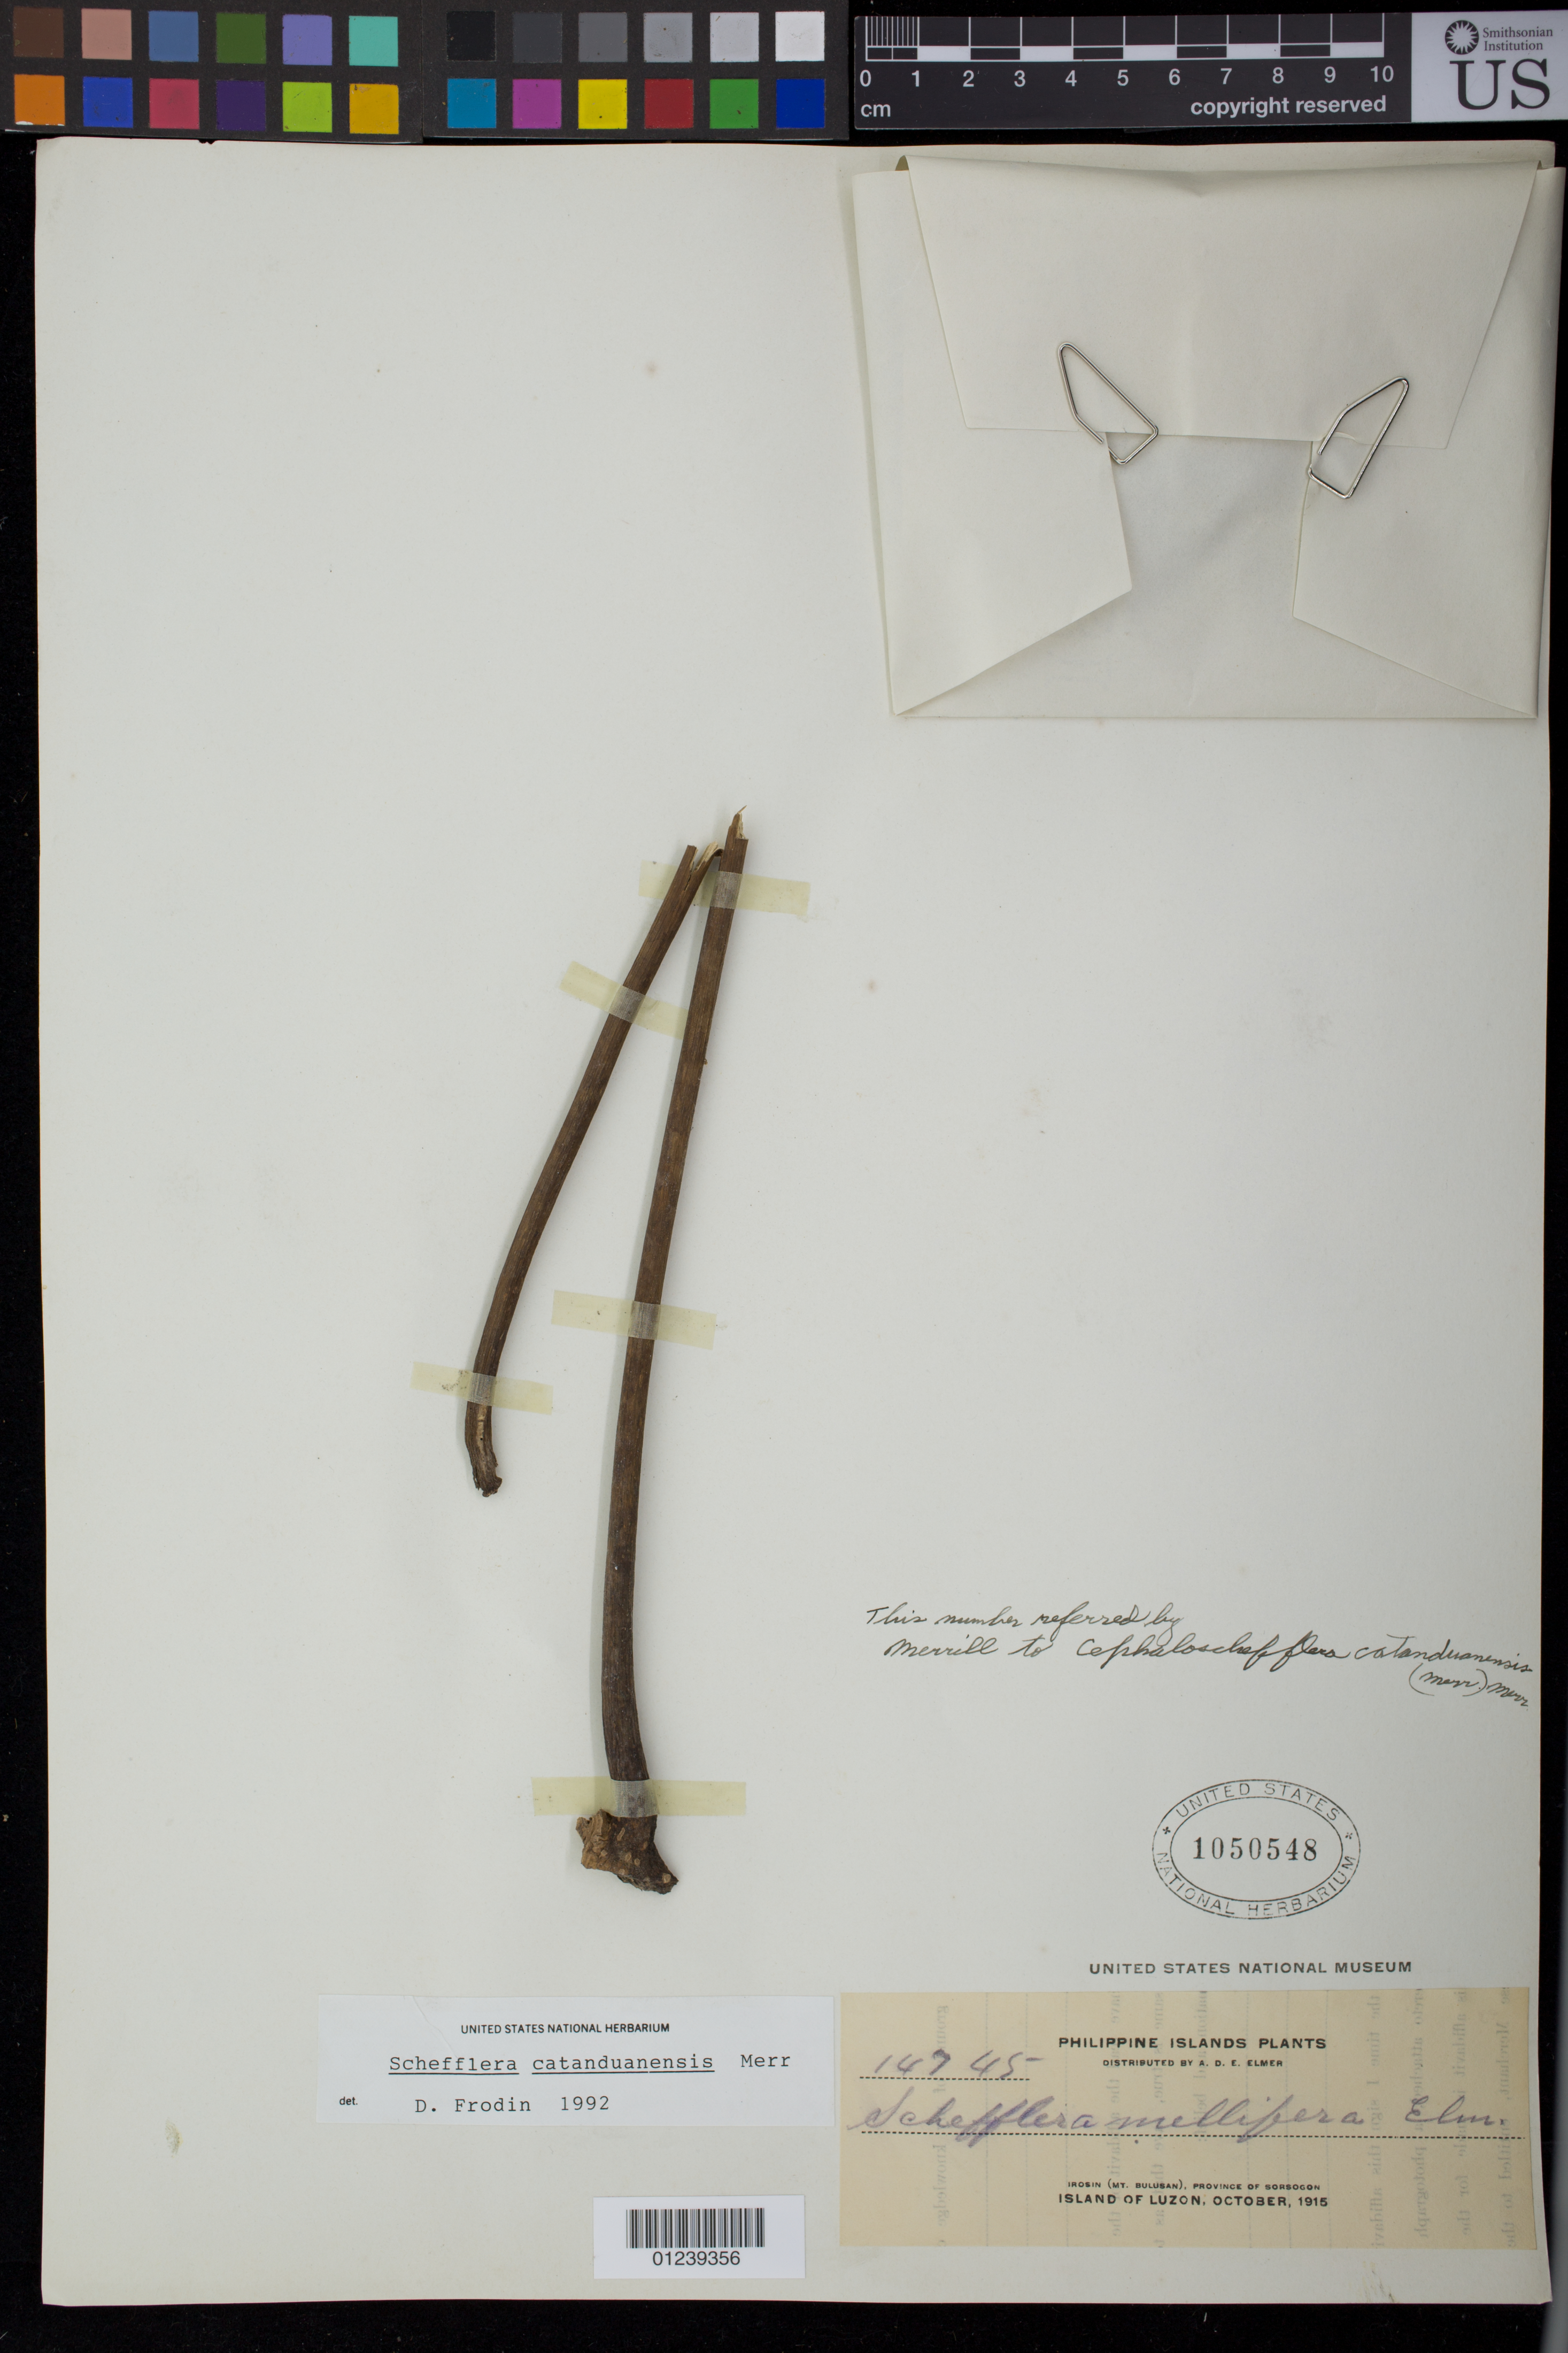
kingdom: Plantae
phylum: Tracheophyta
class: Magnoliopsida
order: Apiales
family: Araliaceae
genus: Schefflera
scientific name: Schefflera catanduanensis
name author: Merr.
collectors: A. D. E. Elmer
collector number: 14745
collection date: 1915-10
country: Philippines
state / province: Bicol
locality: Irosin (Mount Bulusan), Province of Sorsogon, Island of Luzon.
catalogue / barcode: US 1050548